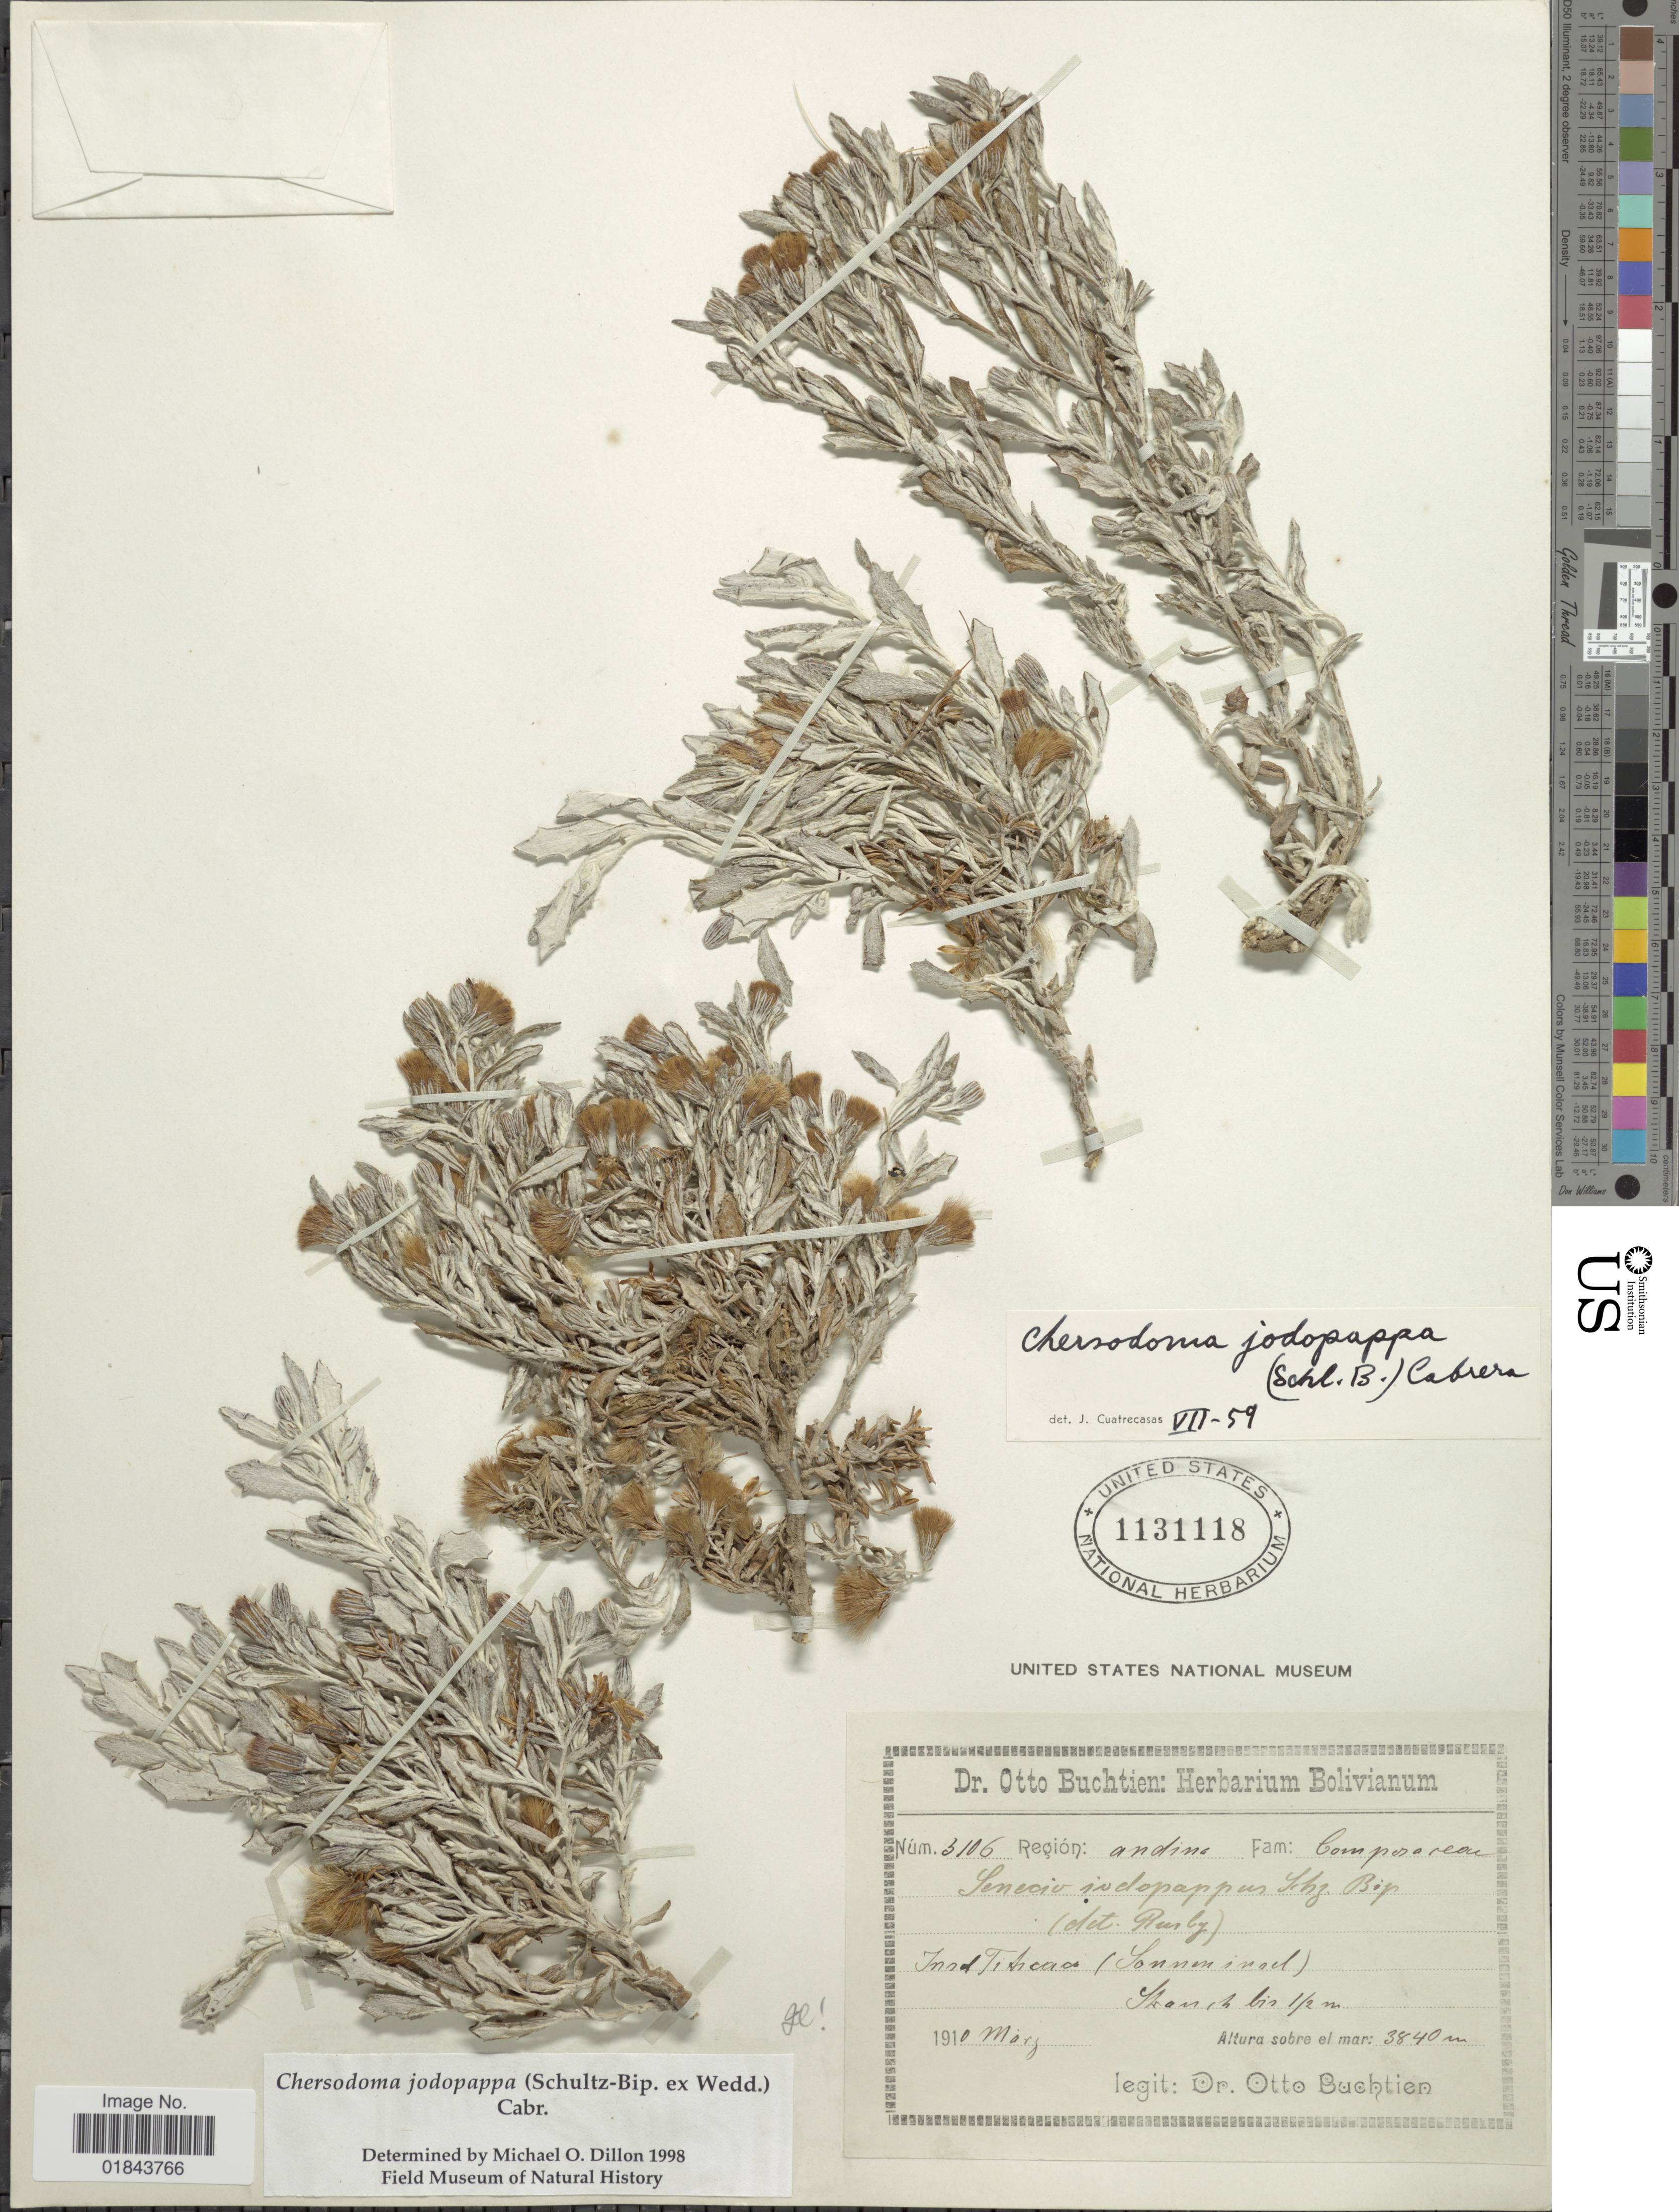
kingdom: Plantae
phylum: Tracheophyta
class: Magnoliopsida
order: Asterales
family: Asteraceae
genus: Chersodoma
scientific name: Chersodoma jodopappa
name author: (Sch. Bip.) Cabrera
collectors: O. Buchtien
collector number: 3106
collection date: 1910-03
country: Bolivia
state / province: La Paz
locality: Región: andina. Insel Titcaca (Sonneninsel)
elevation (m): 3840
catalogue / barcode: US 1131118